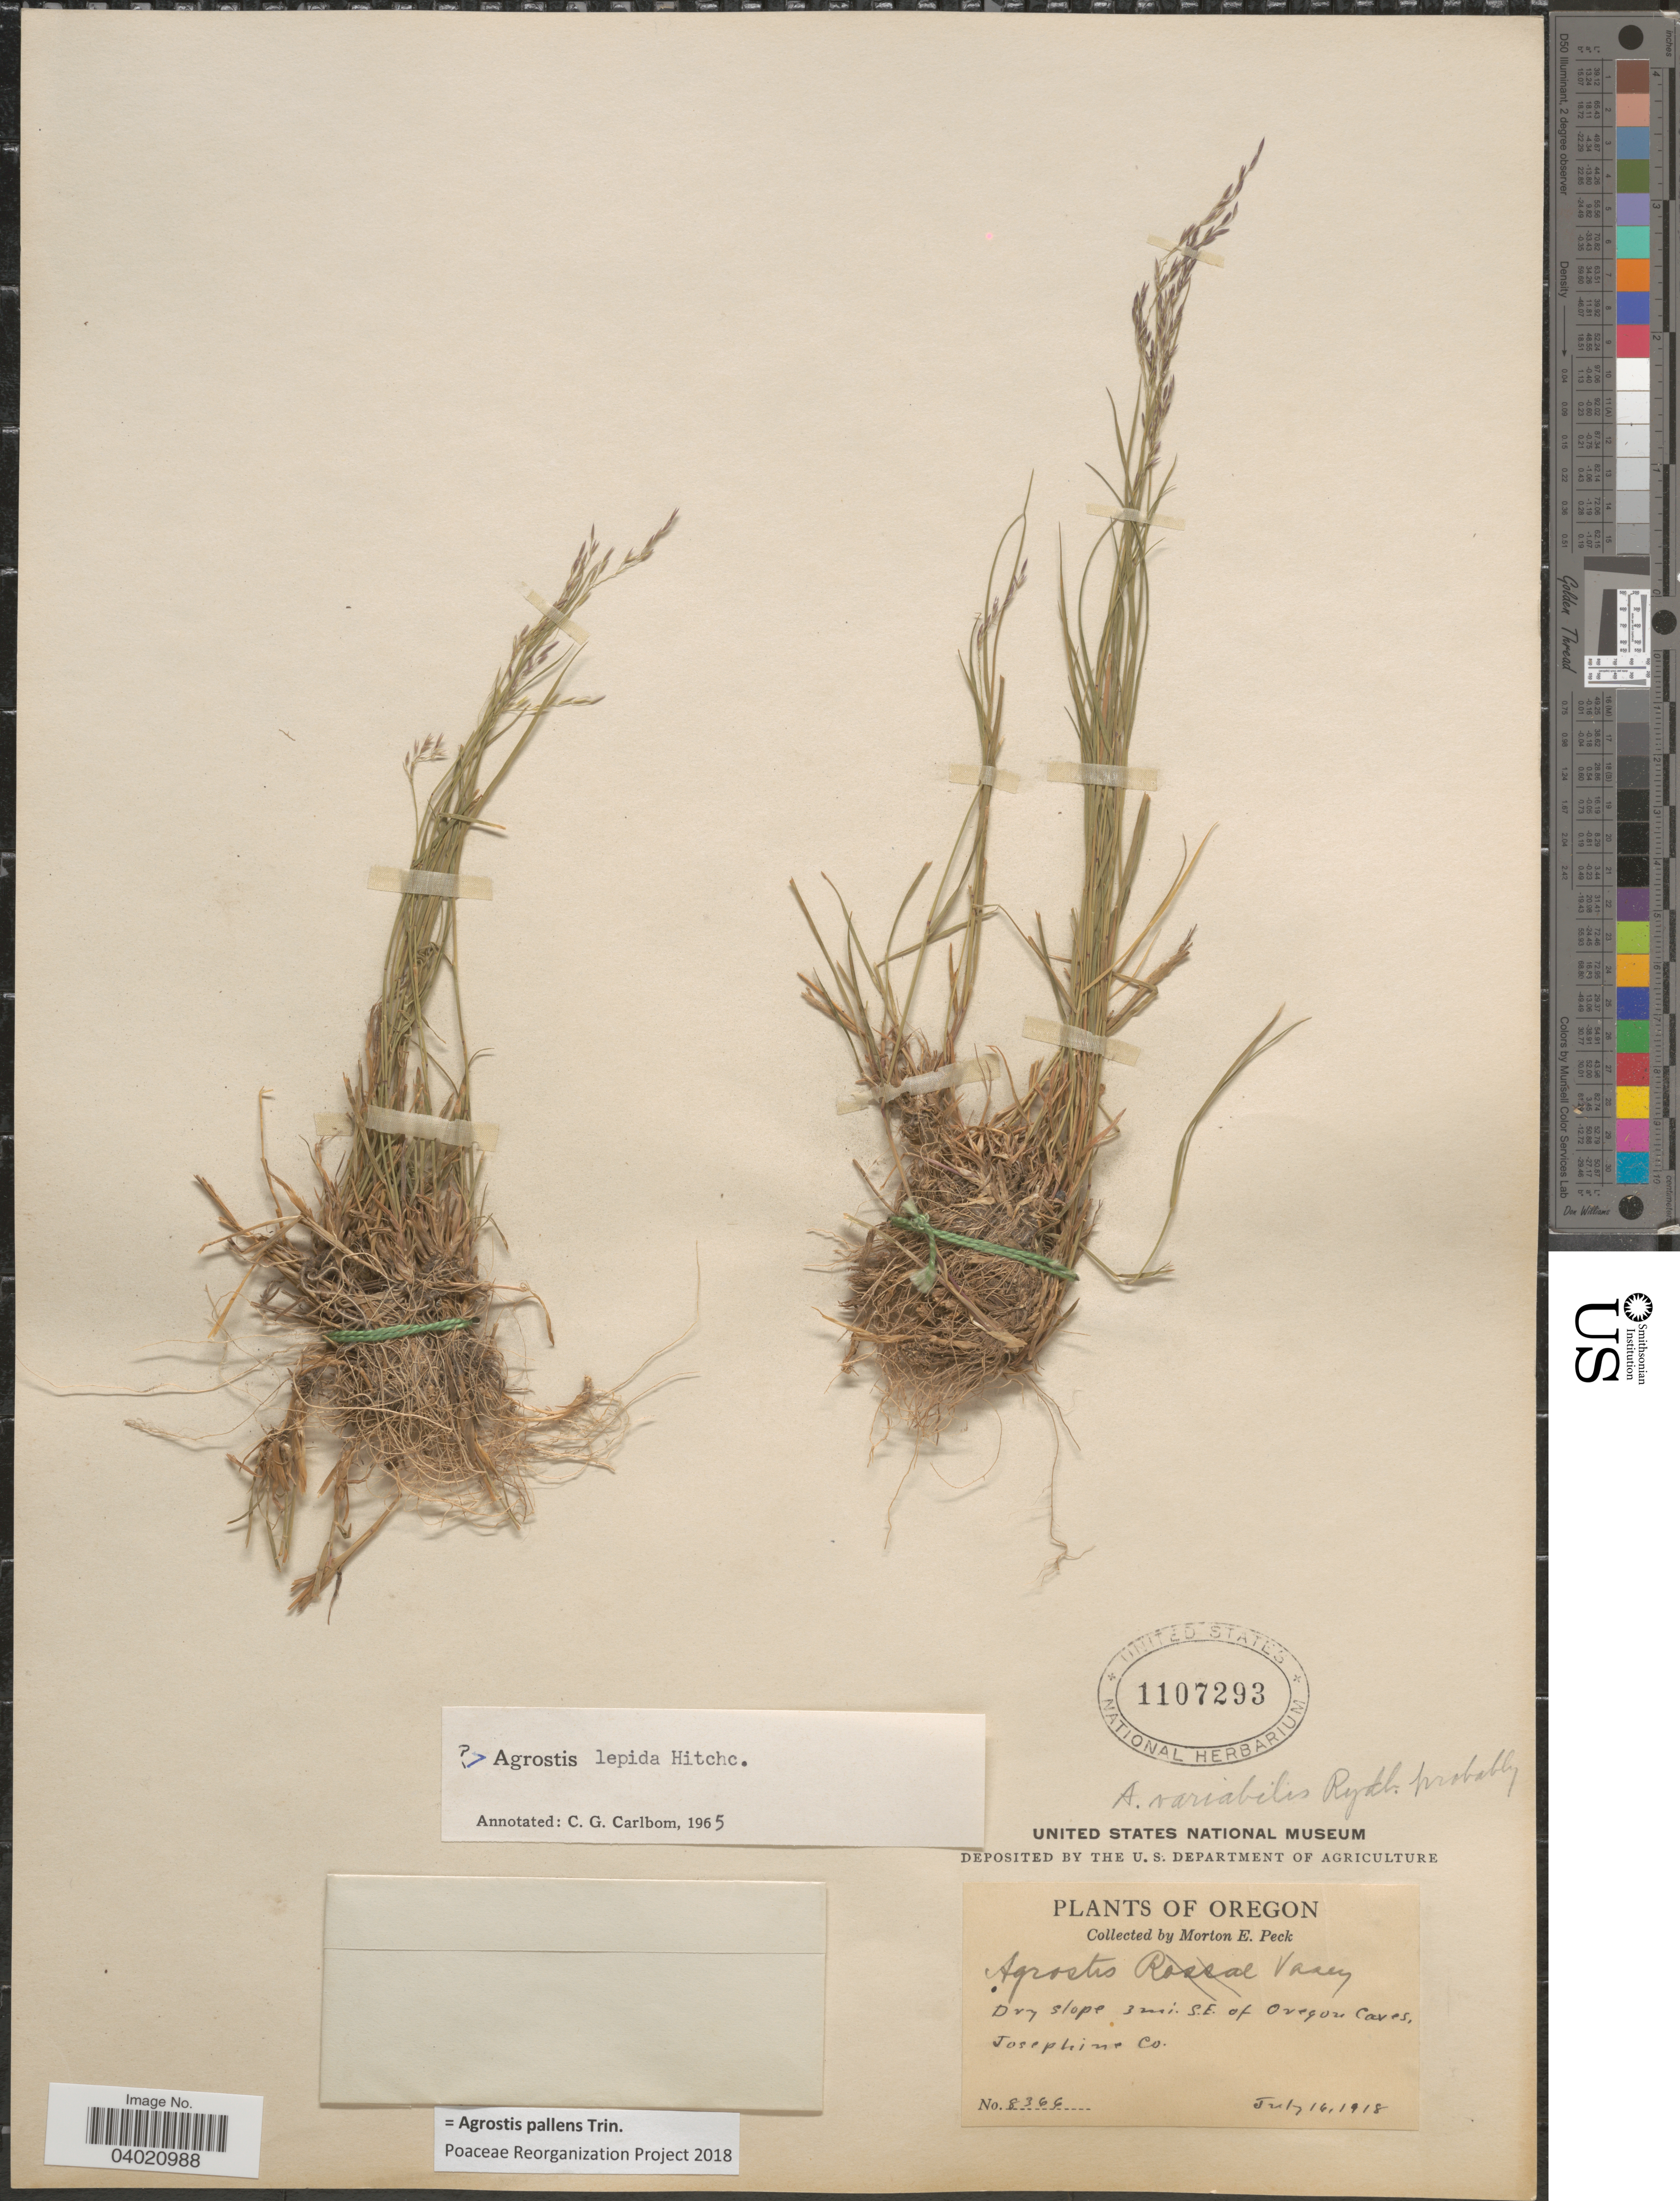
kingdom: Plantae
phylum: Tracheophyta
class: Liliopsida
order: Poales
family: Poaceae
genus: Agrostis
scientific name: Agrostis pallens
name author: Trin.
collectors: M. E. Peck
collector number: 8366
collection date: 1918-07-16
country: United States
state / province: Oregon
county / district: Josephine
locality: Dry slope 3 mi. S.E. of Oregon Caves, Josephine Co.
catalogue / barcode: US 1107293